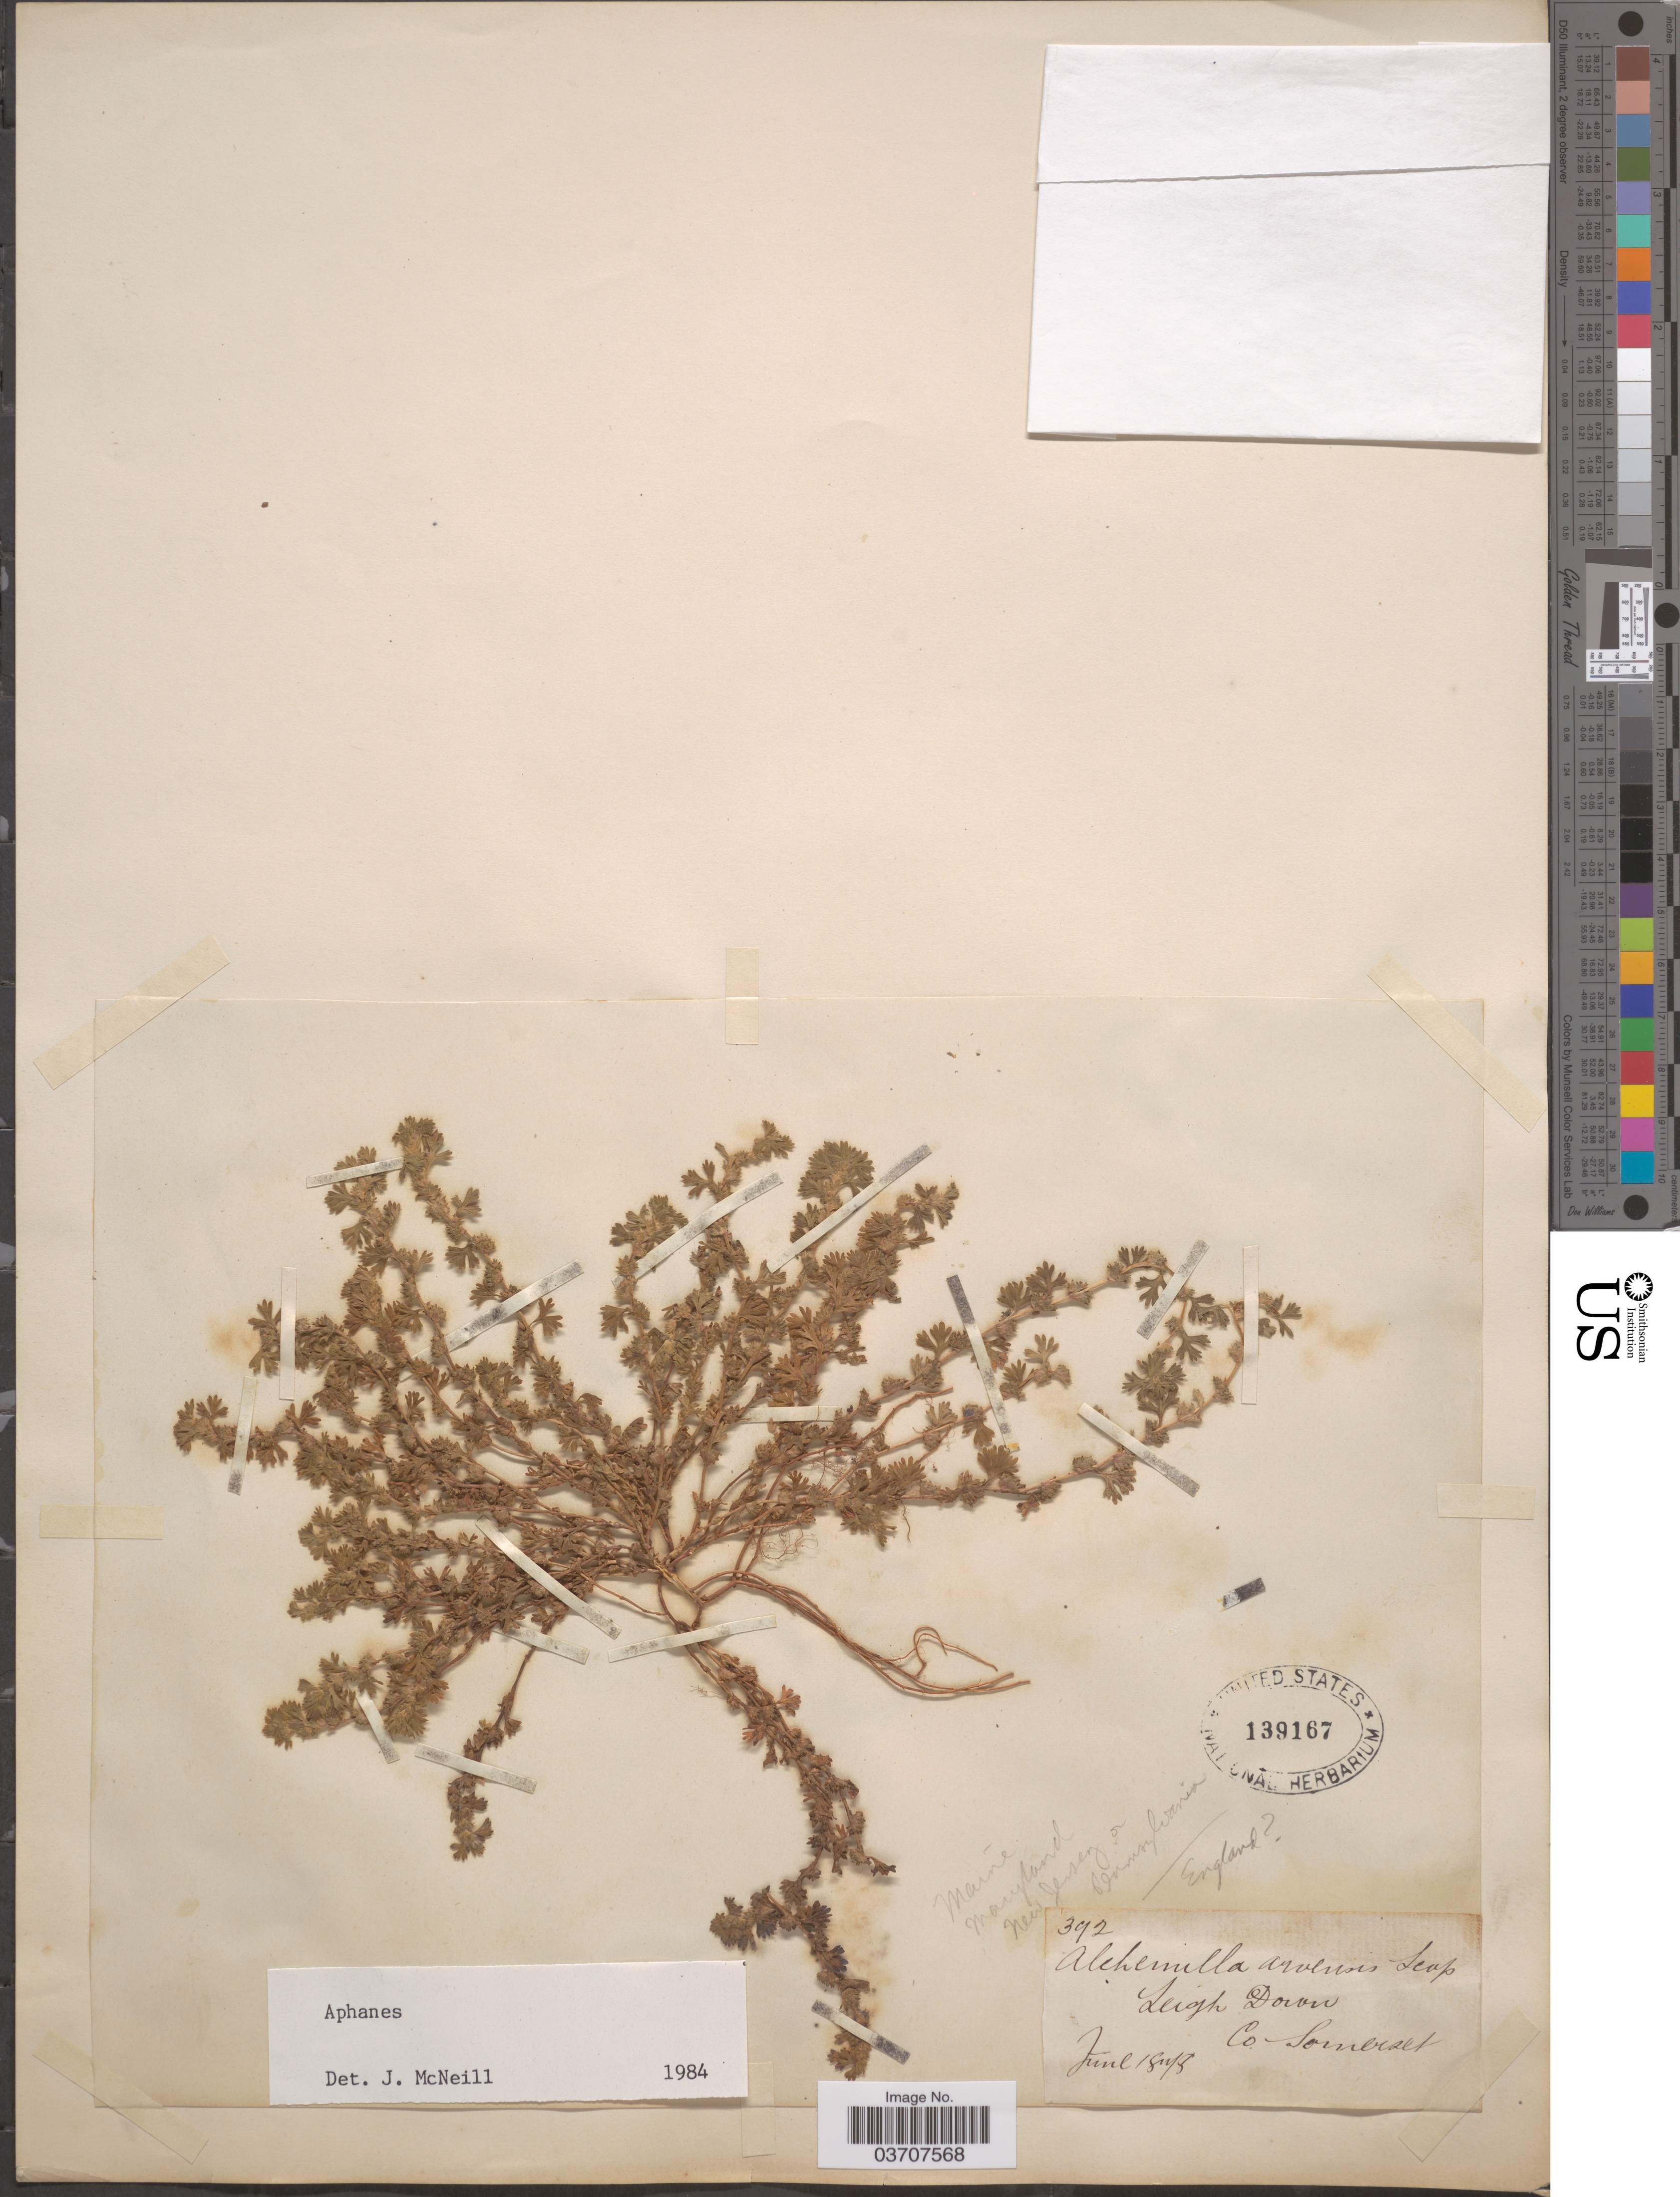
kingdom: Plantae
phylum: Tracheophyta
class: Magnoliopsida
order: Rosales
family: Rosaceae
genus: Aphanes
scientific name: Aphanes arvensis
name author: L.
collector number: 392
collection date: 1878-06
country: United Kingdom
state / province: England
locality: Leigh Down, Co. Somerset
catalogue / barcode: US 139167